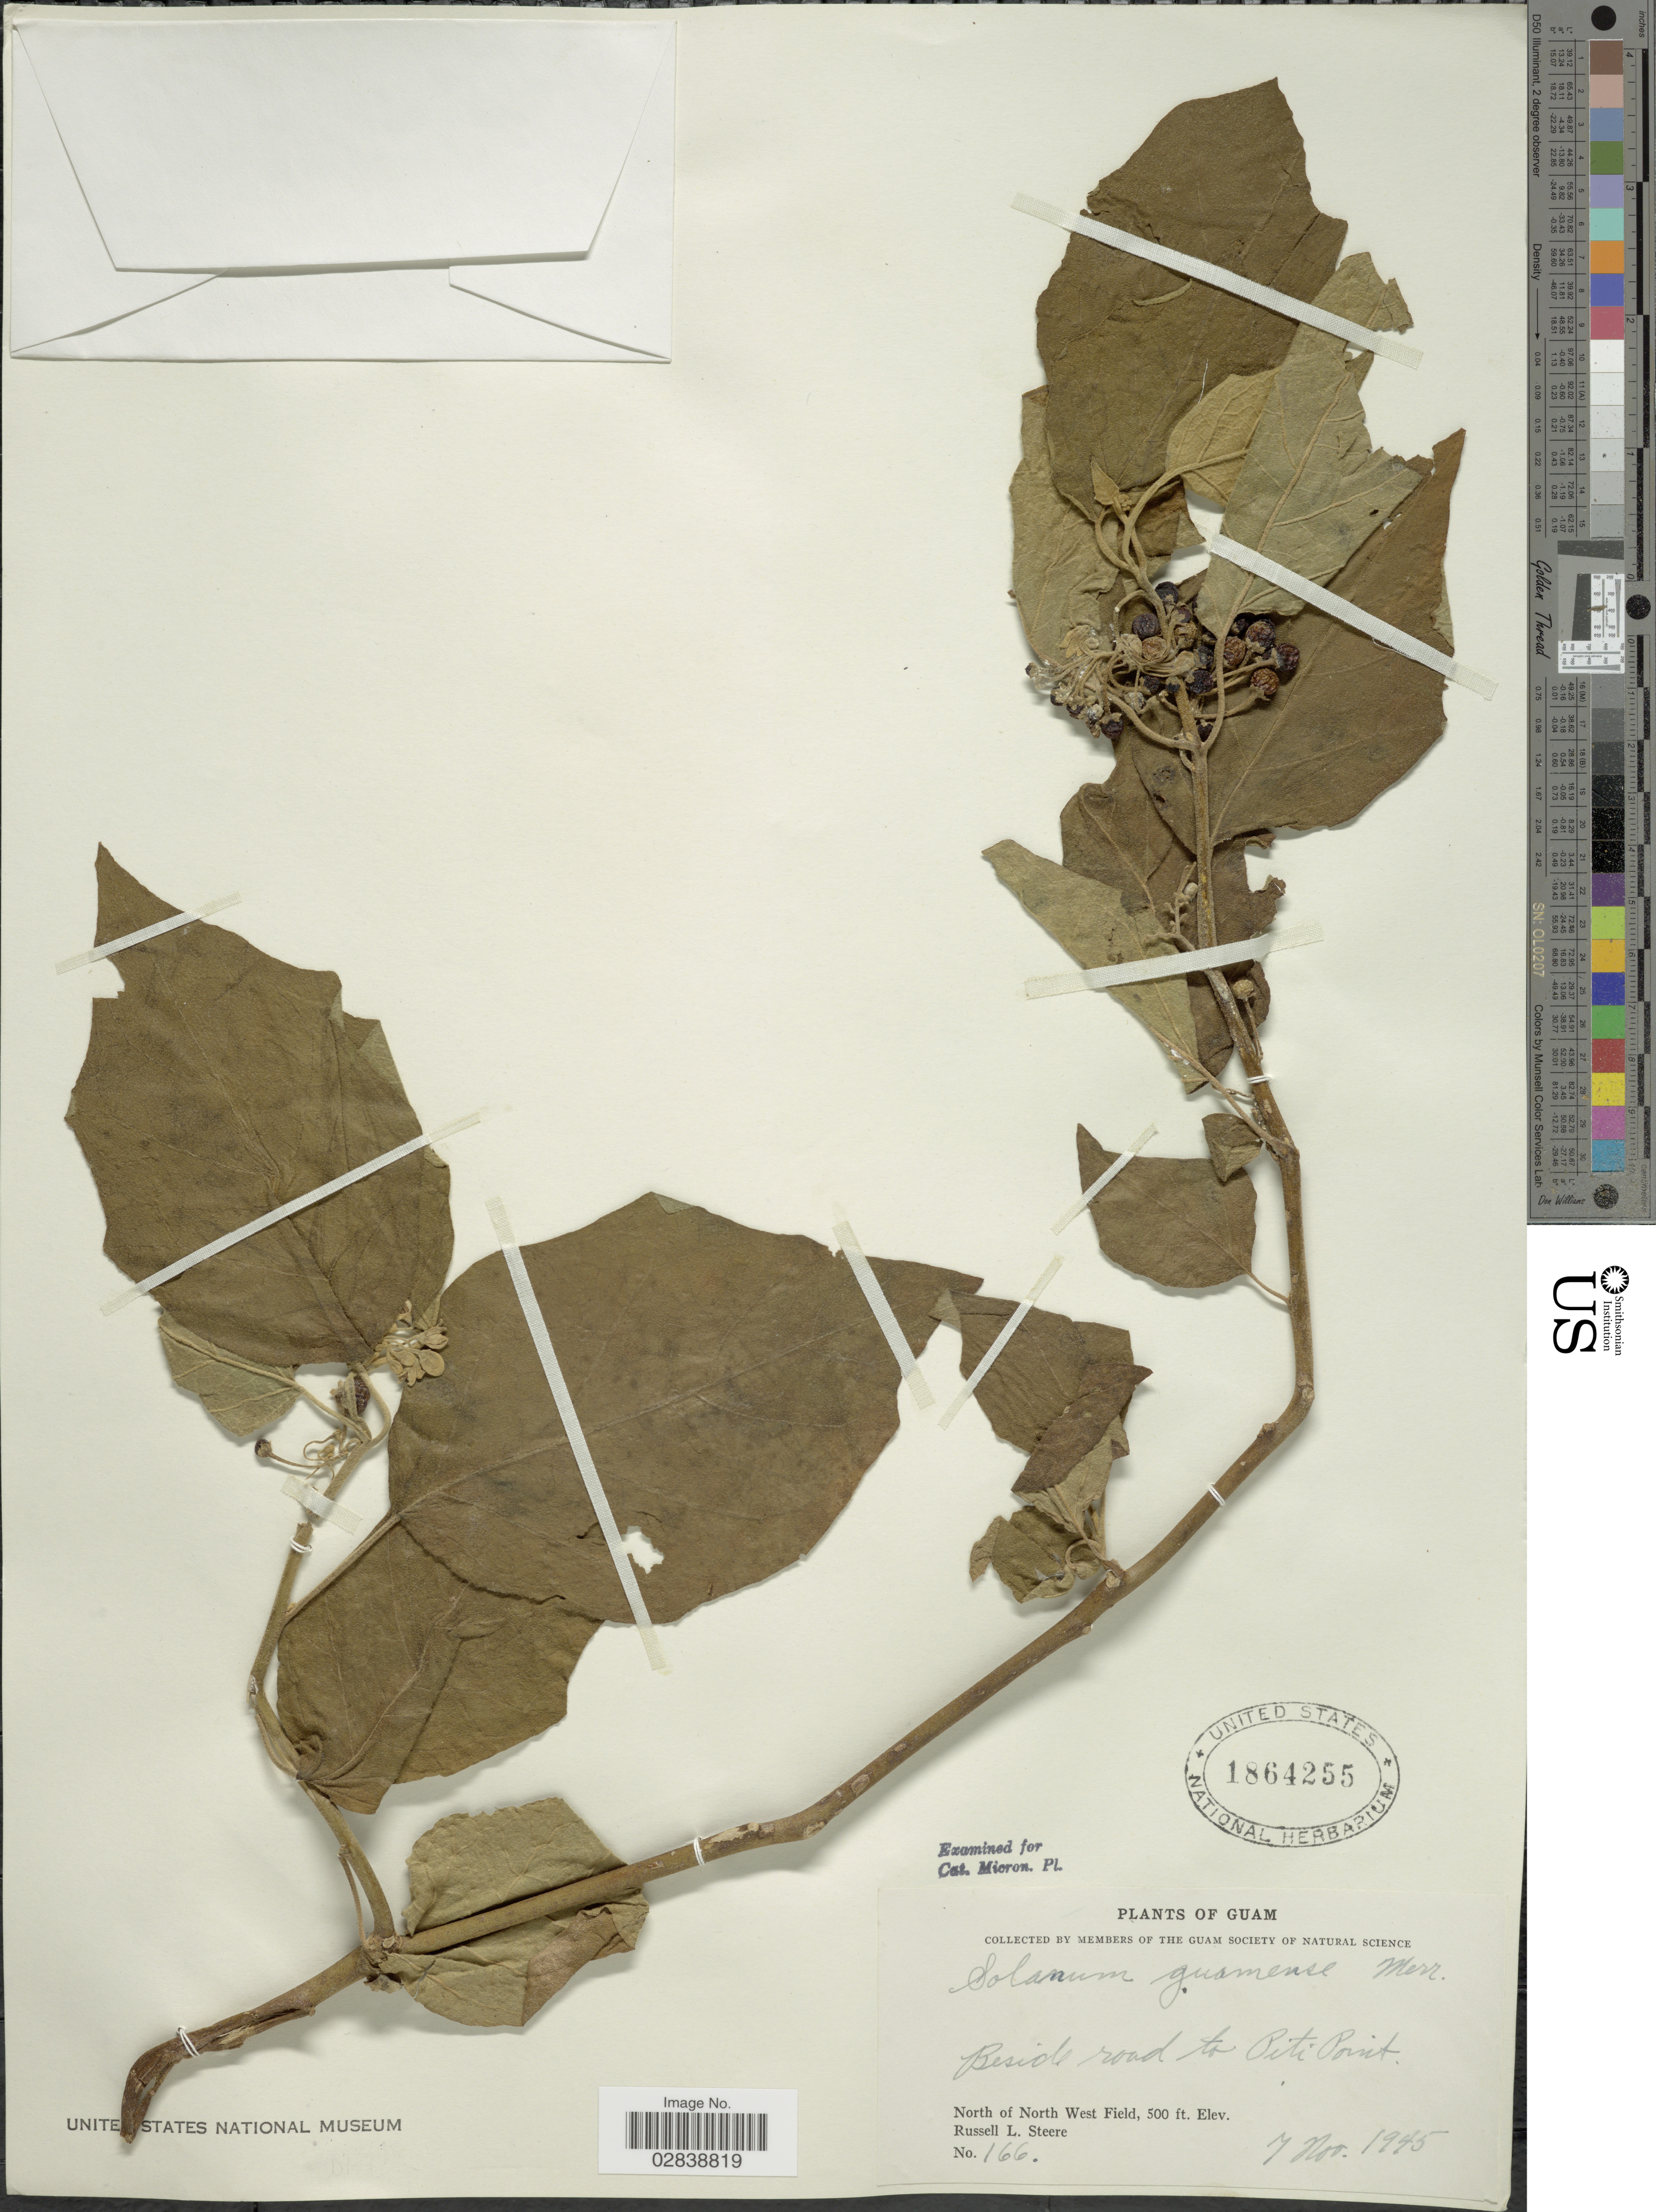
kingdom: Plantae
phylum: Tracheophyta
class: Magnoliopsida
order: Solanales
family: Solanaceae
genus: Solanum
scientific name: Solanum guamense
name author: Merr.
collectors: R. L. Steere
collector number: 166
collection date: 1945-11-07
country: Guam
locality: Beside road to Piti Point. North of North West Field.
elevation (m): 152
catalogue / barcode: US 1864255